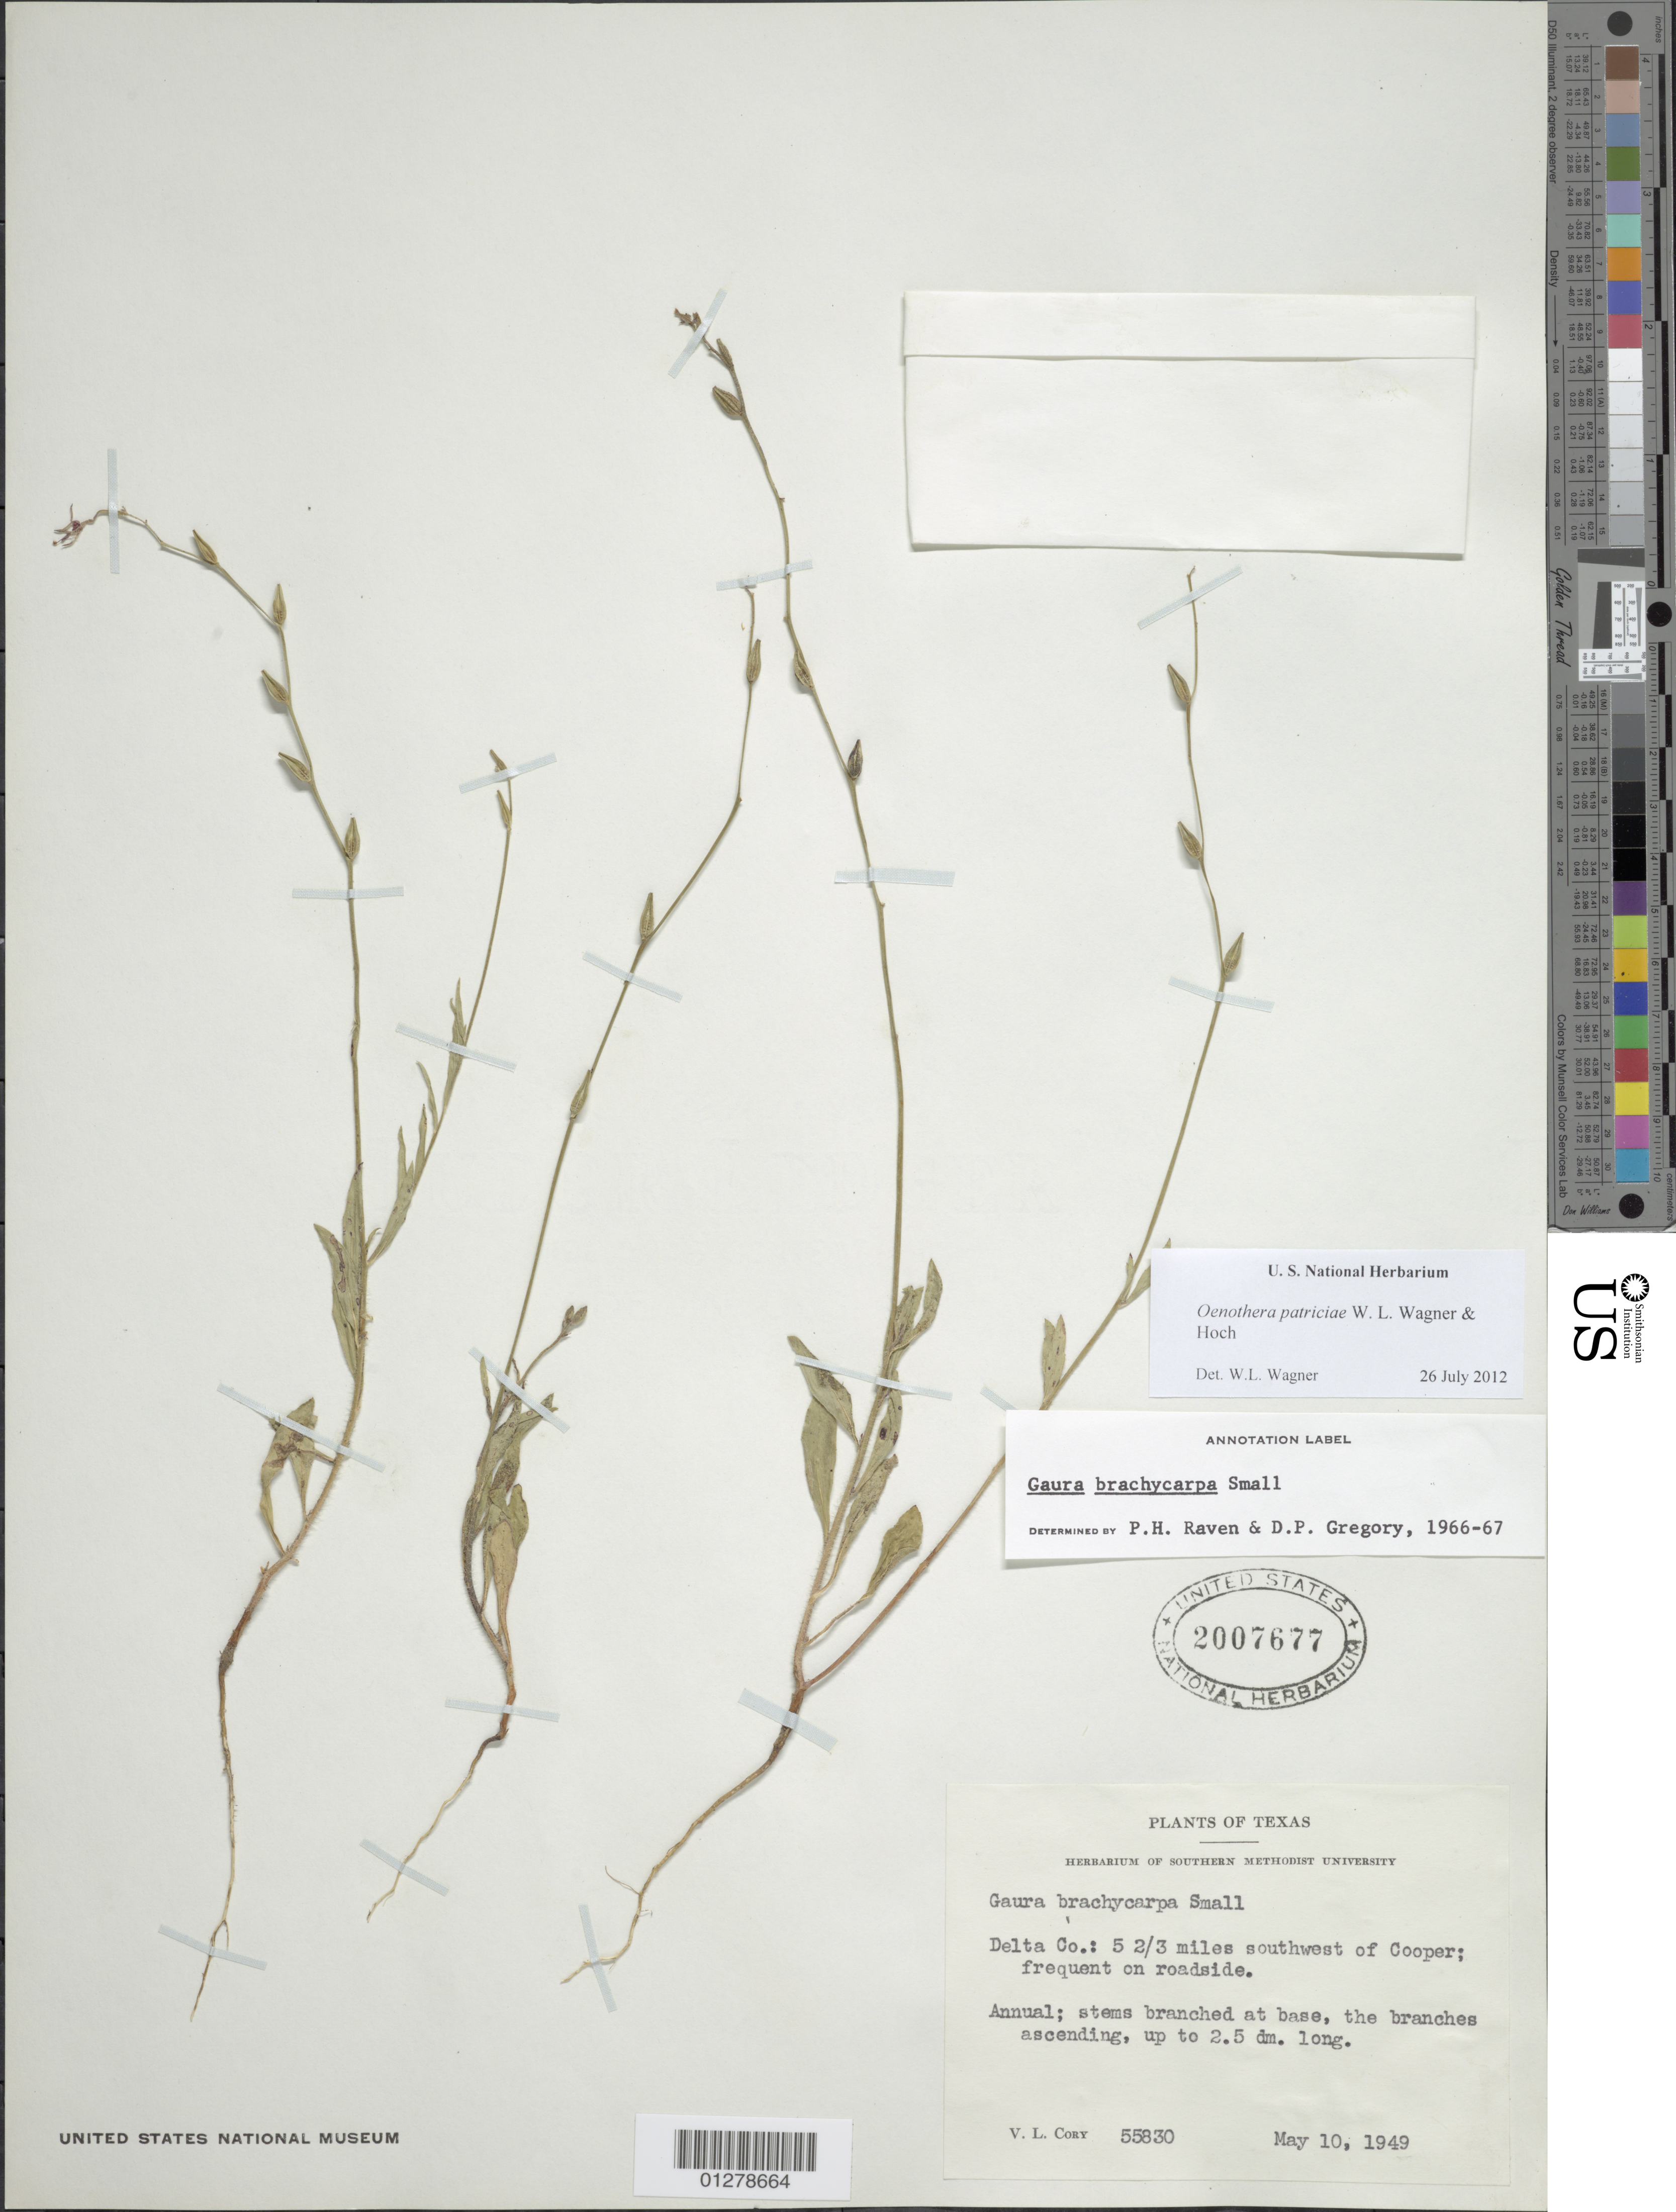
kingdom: Plantae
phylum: Tracheophyta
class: Magnoliopsida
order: Myrtales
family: Onagraceae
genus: Oenothera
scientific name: Oenothera patriciae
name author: W.L. Wagner & Hoch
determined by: Wagner, W. L., (BOT), Smithsonian Institution - National Museum of Natural History (UNITED STATES)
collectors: V. Cory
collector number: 55830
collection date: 1949-05-10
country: United States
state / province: Texas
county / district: Delta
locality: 5 2/3 miles SW of Cooper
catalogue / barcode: US 2007677